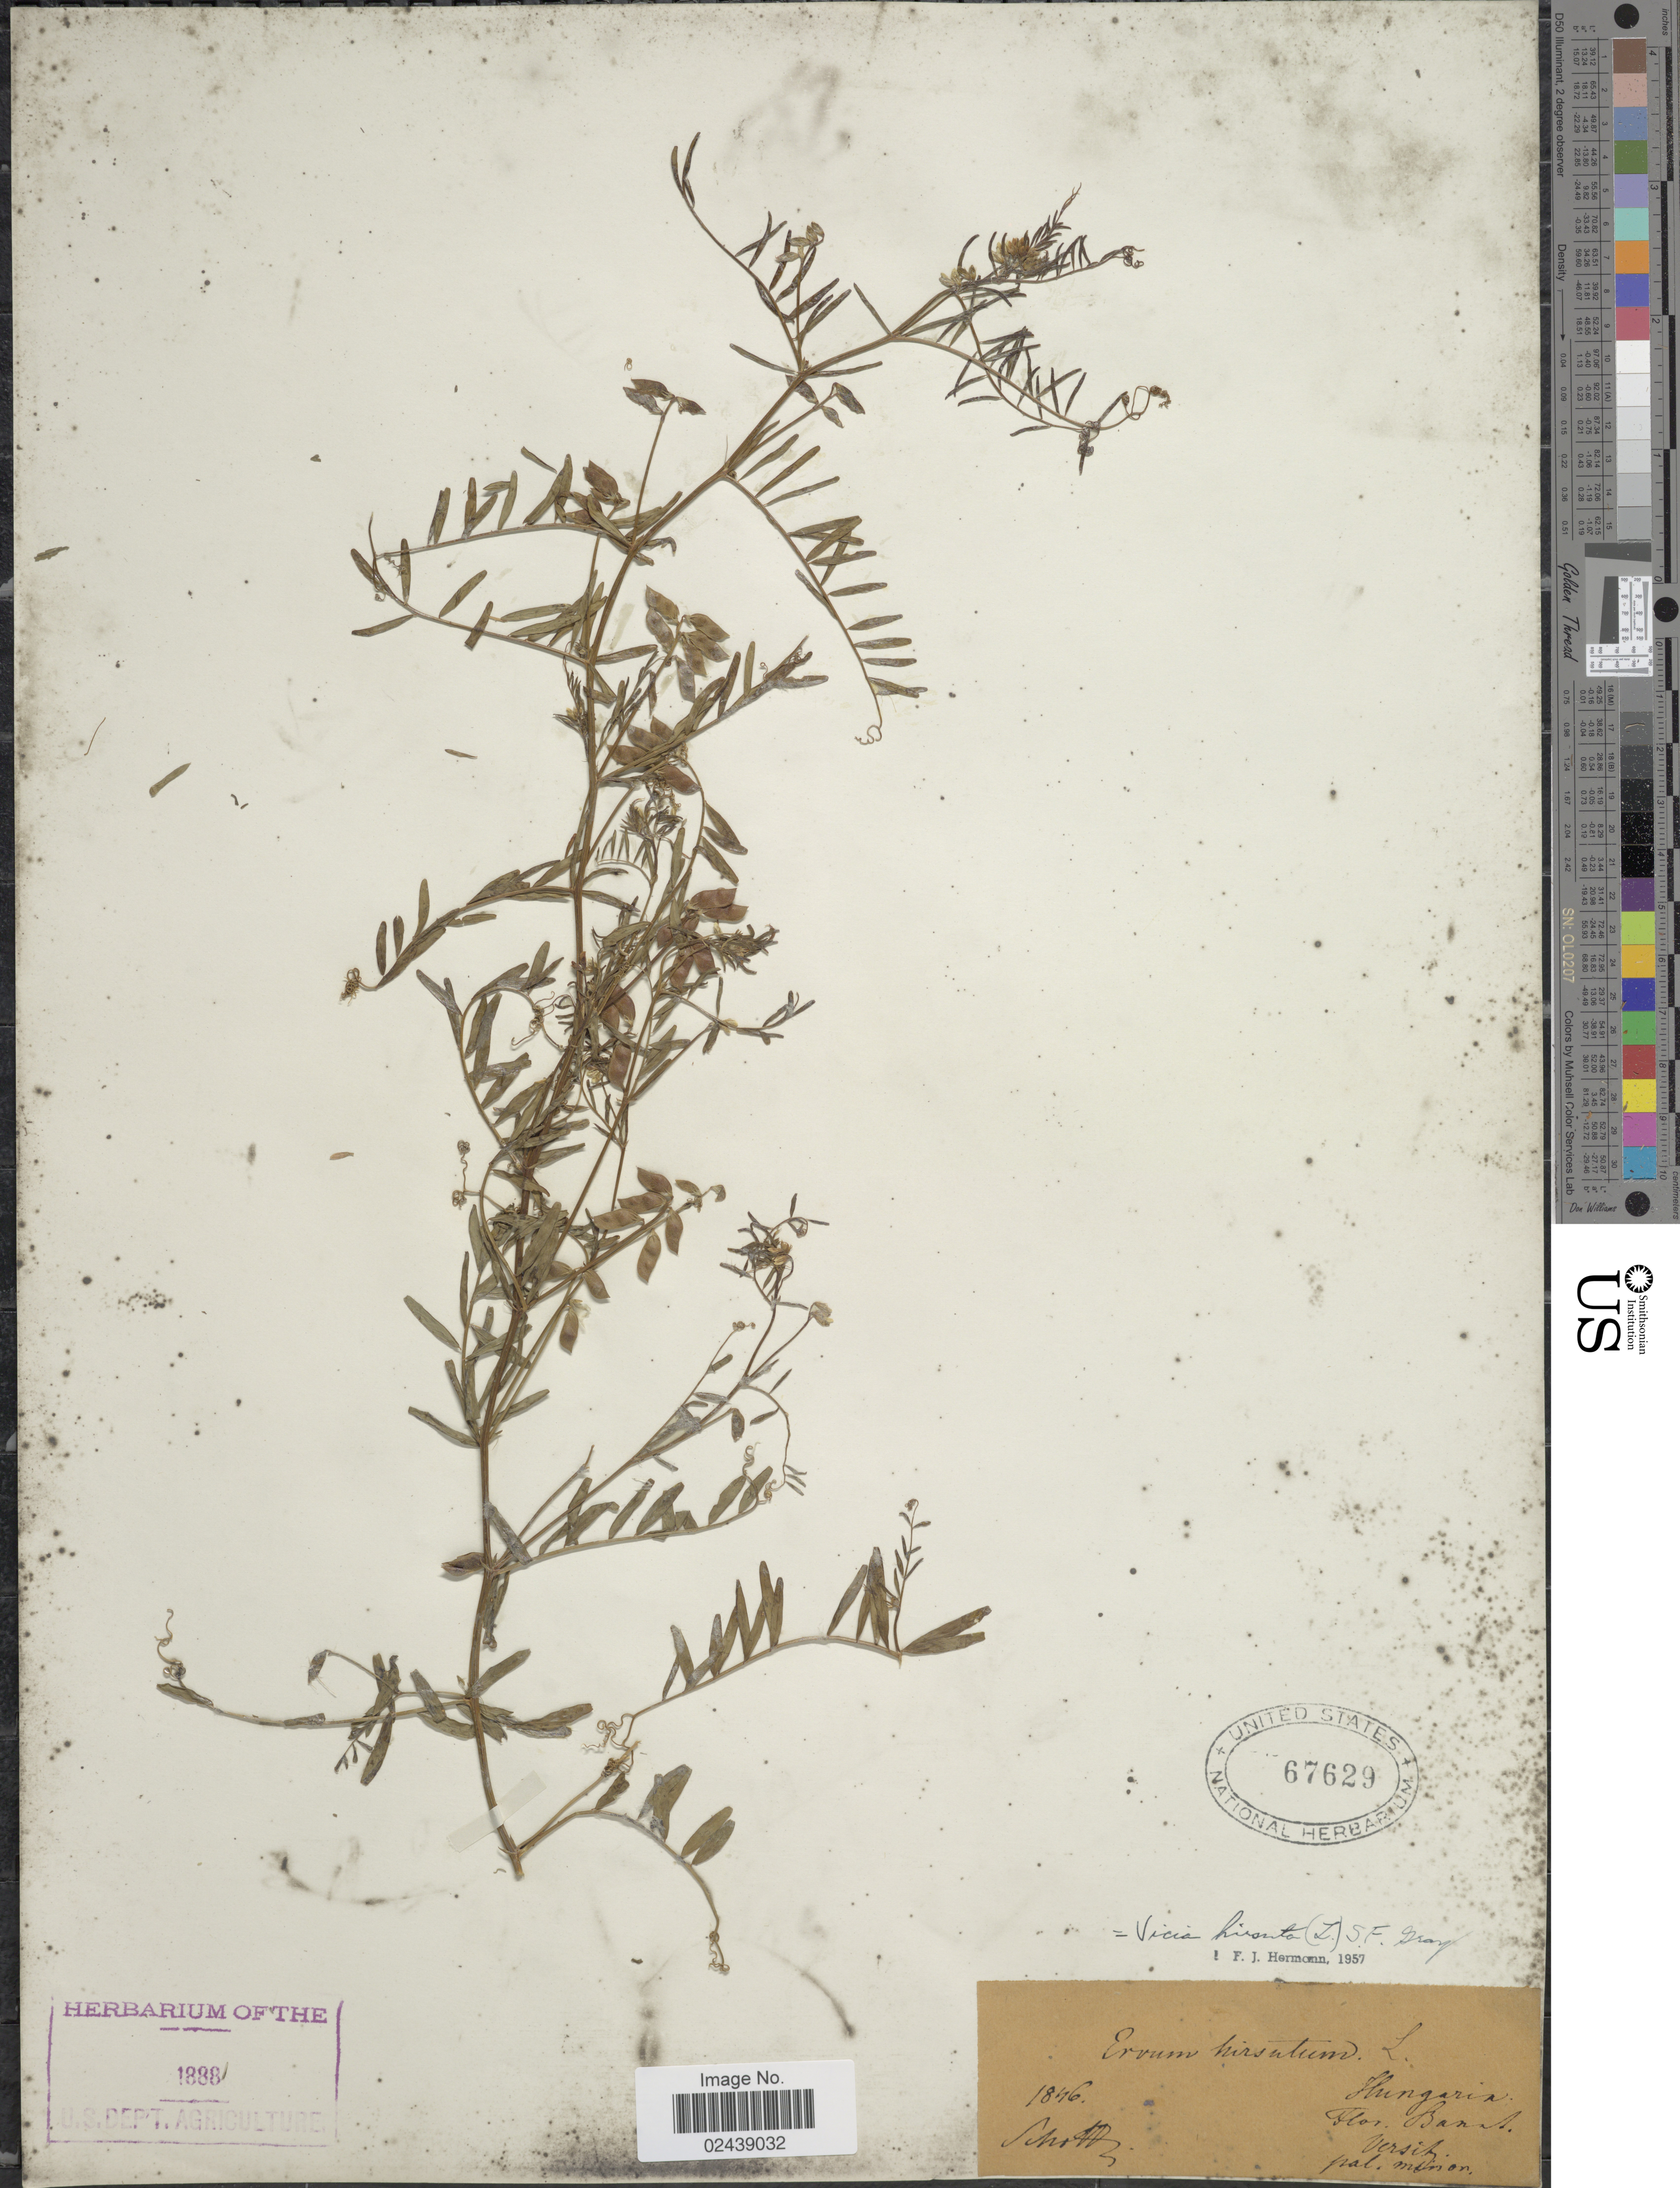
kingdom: Plantae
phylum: Tracheophyta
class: Magnoliopsida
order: Fabales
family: Fabaceae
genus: Vicia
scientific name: Vicia hirsuta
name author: (L.) A. Gray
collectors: Schott, --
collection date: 1846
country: Hungary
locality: Banalt, Versit [unsure placement] [interpreted]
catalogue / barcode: US 67629